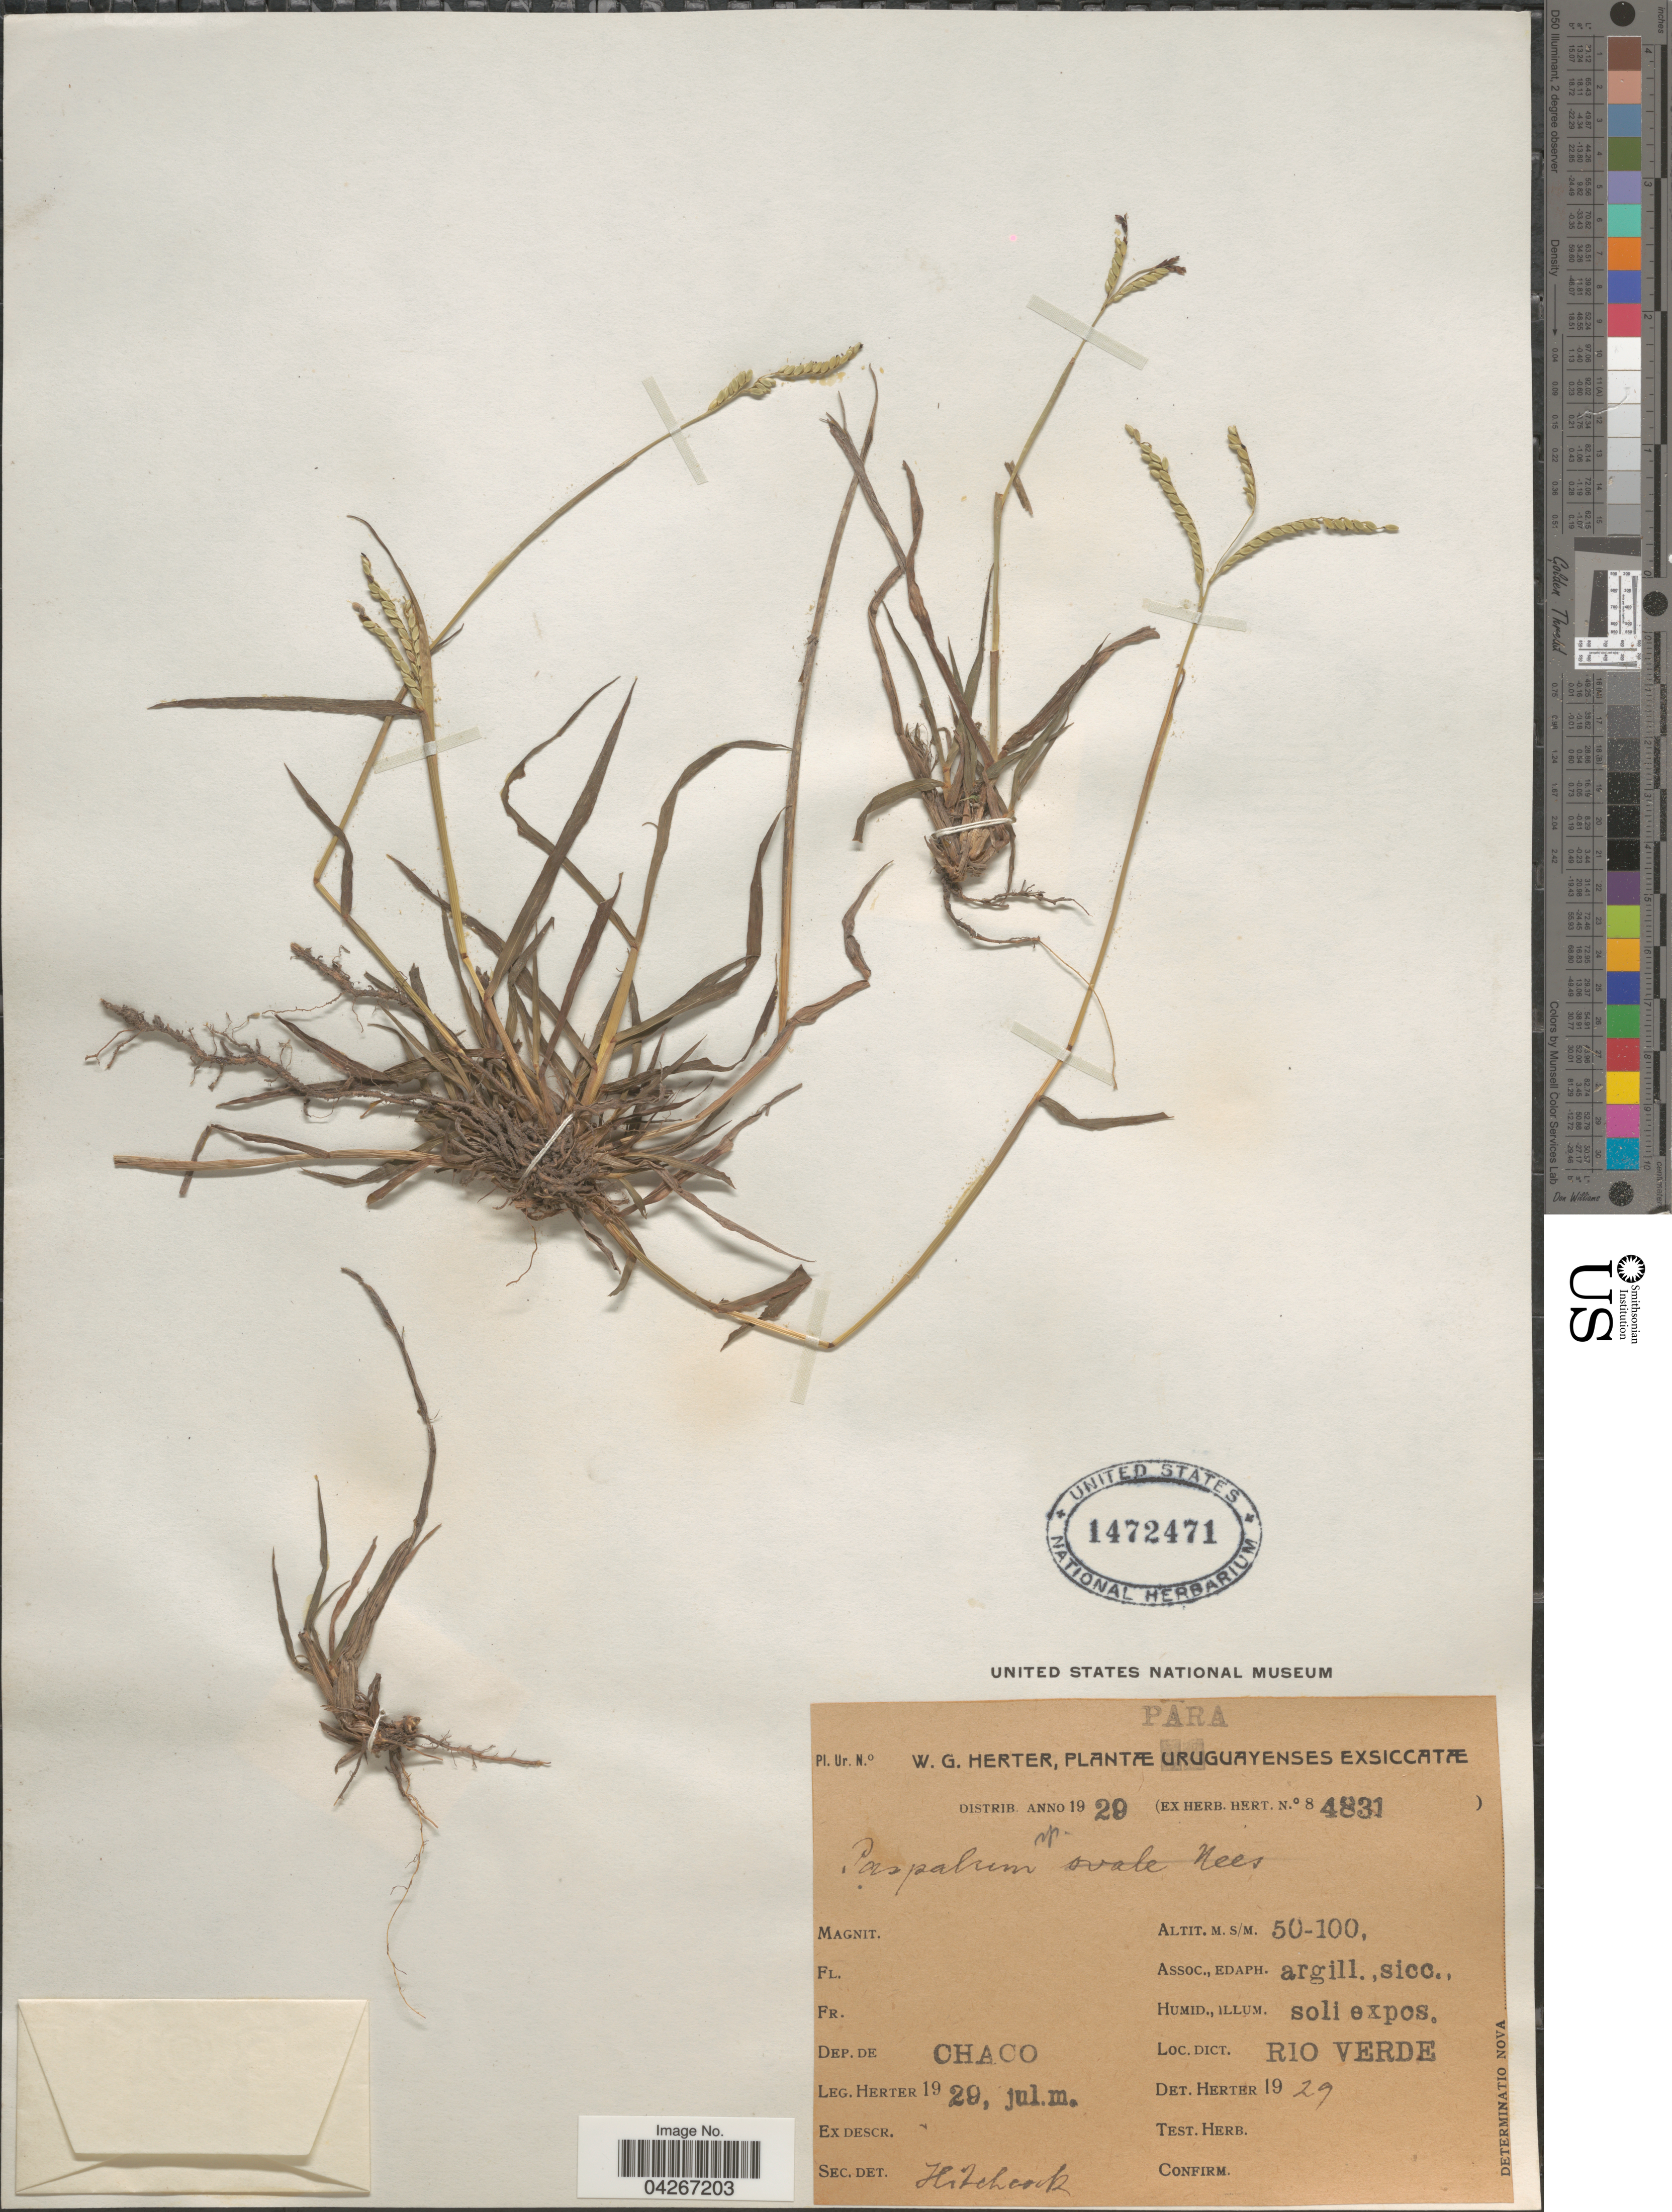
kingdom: Plantae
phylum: Tracheophyta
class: Liliopsida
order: Poales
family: Poaceae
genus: Paspalum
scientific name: Paspalum almum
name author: Chase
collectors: W. G. Herter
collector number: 4831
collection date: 1929-07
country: Argentina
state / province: Chaco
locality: Dep. de Chaco. Dict. Rio Verde.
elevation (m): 50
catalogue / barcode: US 1472471